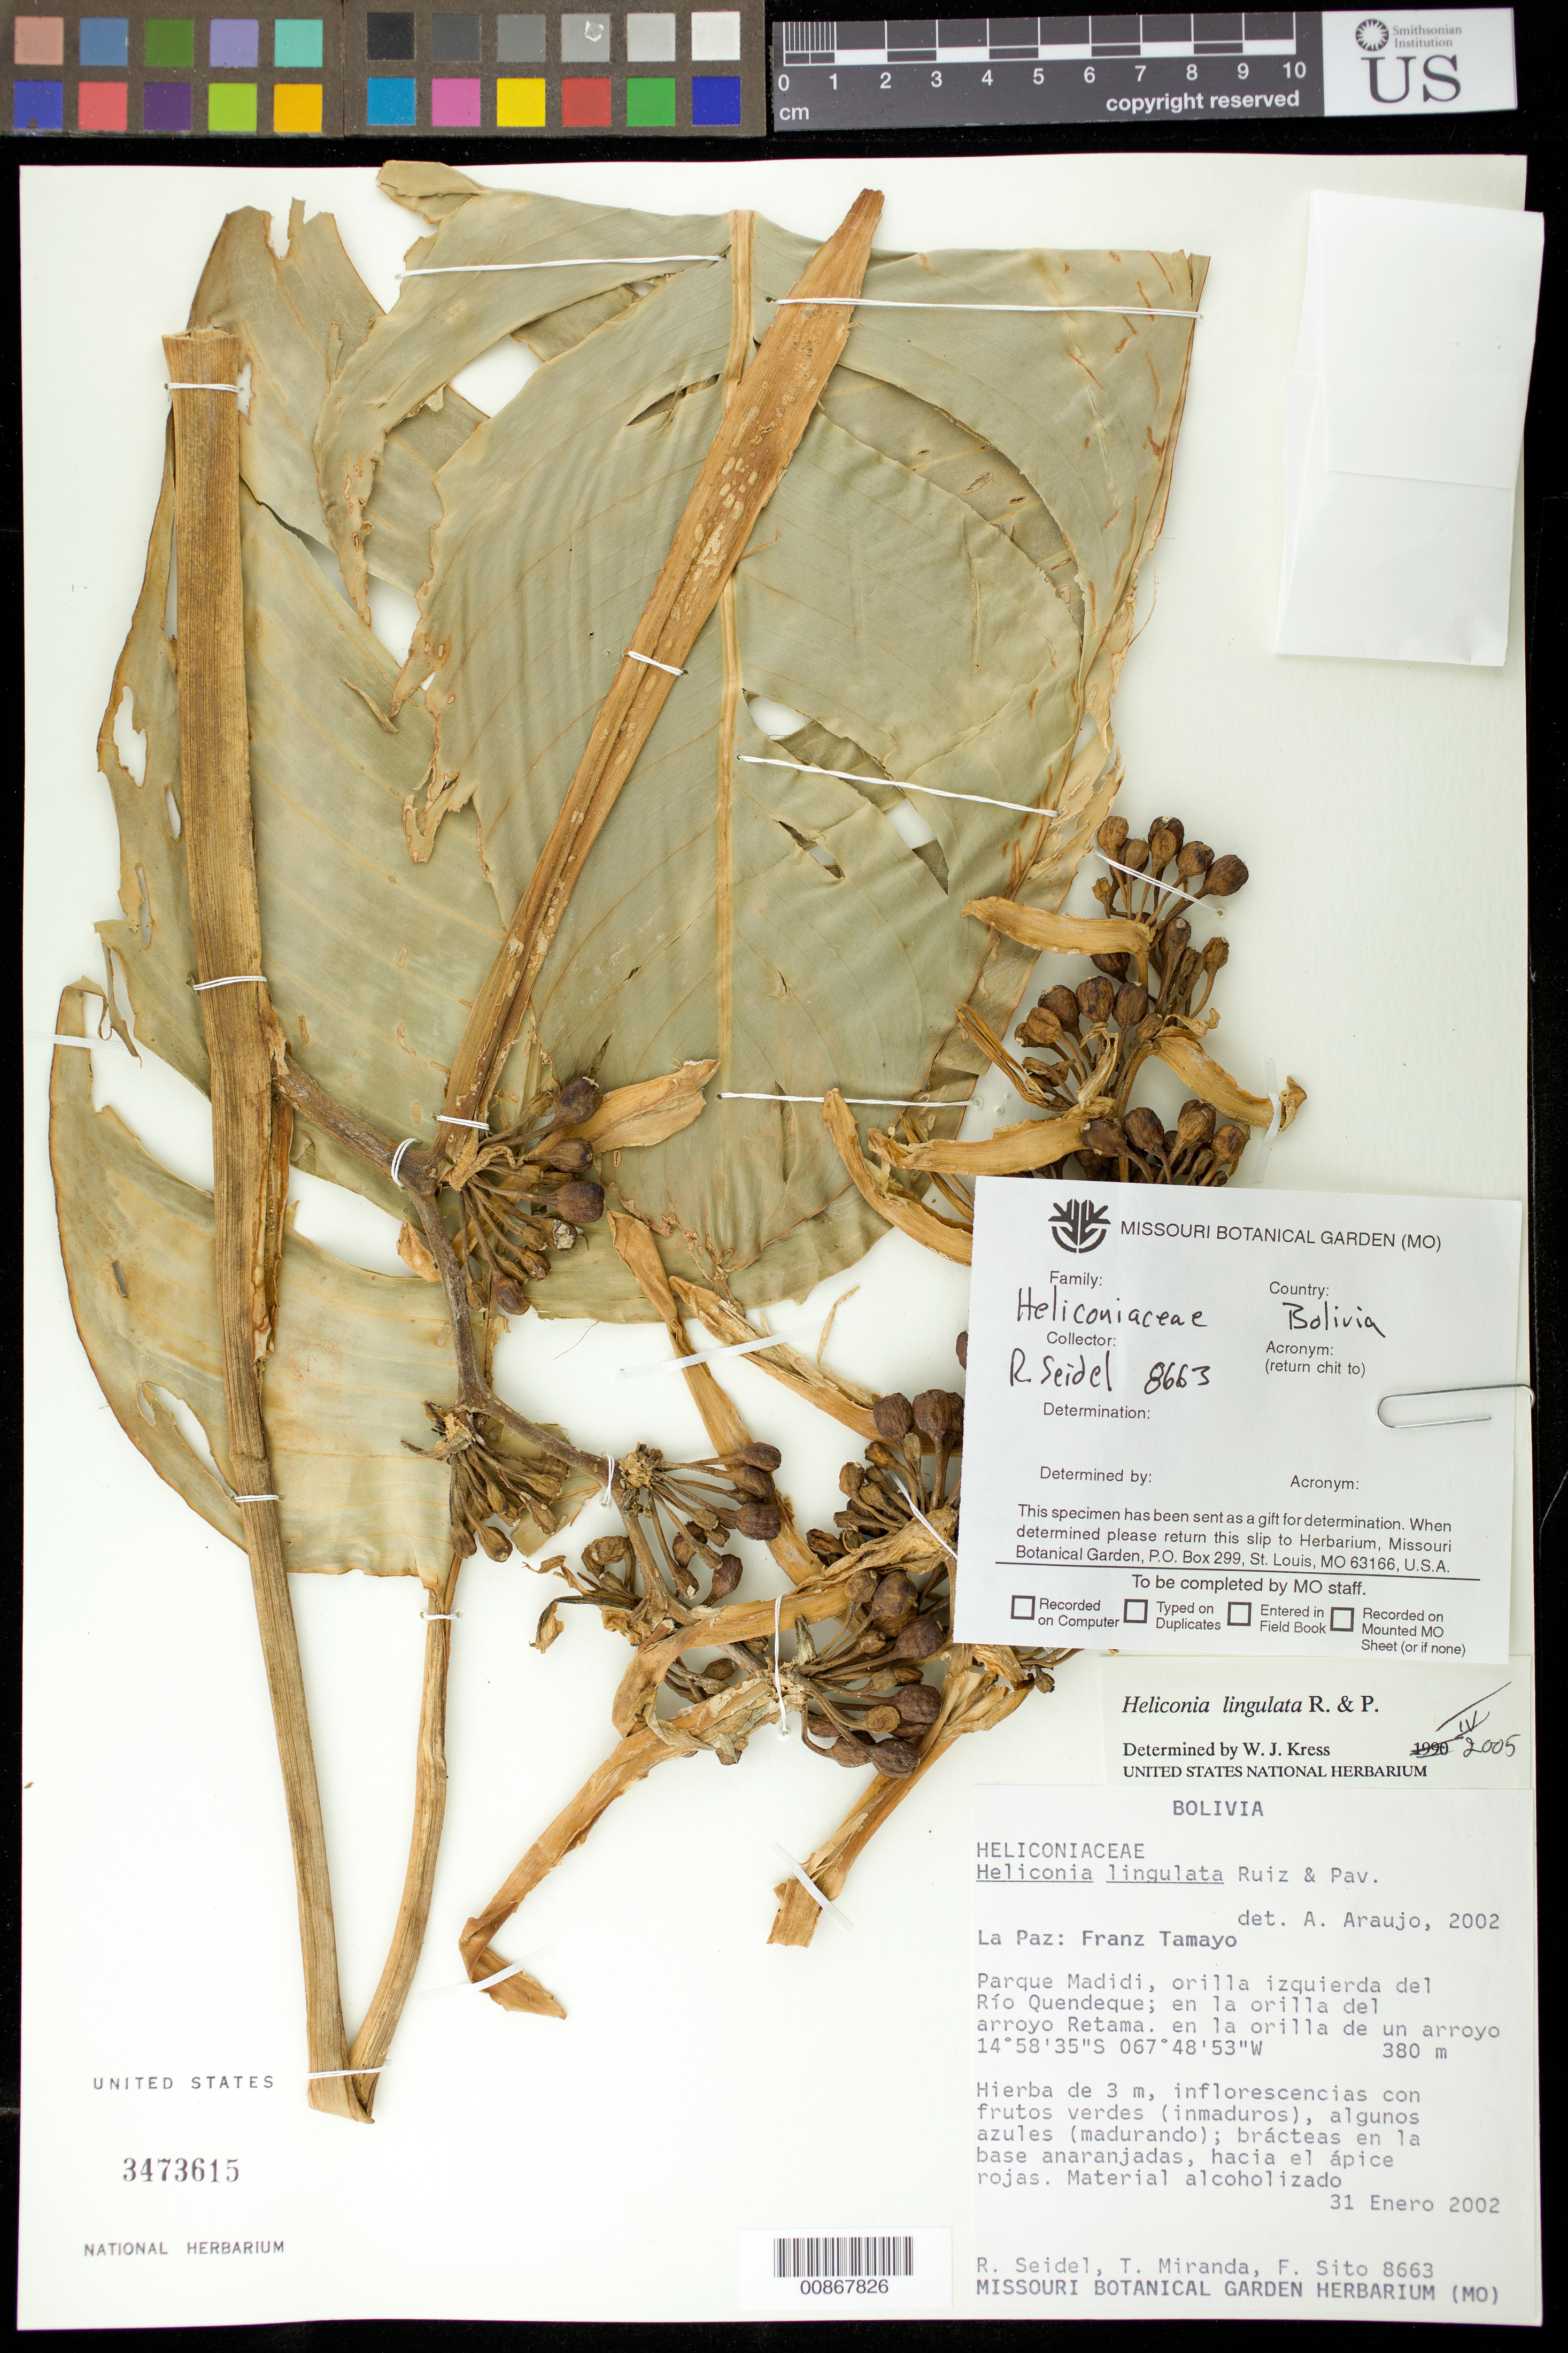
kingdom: Plantae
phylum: Tracheophyta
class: Liliopsida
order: Zingiberales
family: Heliconiaceae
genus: Heliconia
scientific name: Heliconia lingulata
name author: Ruiz & Pav.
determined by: Kress, W. J., (US), Smithsonian Institution - National Museum of Natural History (UNITED STATES)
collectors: R. Seidel, T. Miranda & F. Sito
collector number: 8663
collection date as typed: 31 Jan 2002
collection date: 2002-01-31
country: Bolivia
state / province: La Paz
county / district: Franz Tamayo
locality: Parque Nacional Madidi, rio Hondo,orilla izquierda del rio Quendeque; en la orilla del arroyo Retama.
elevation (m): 380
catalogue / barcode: US 3473615